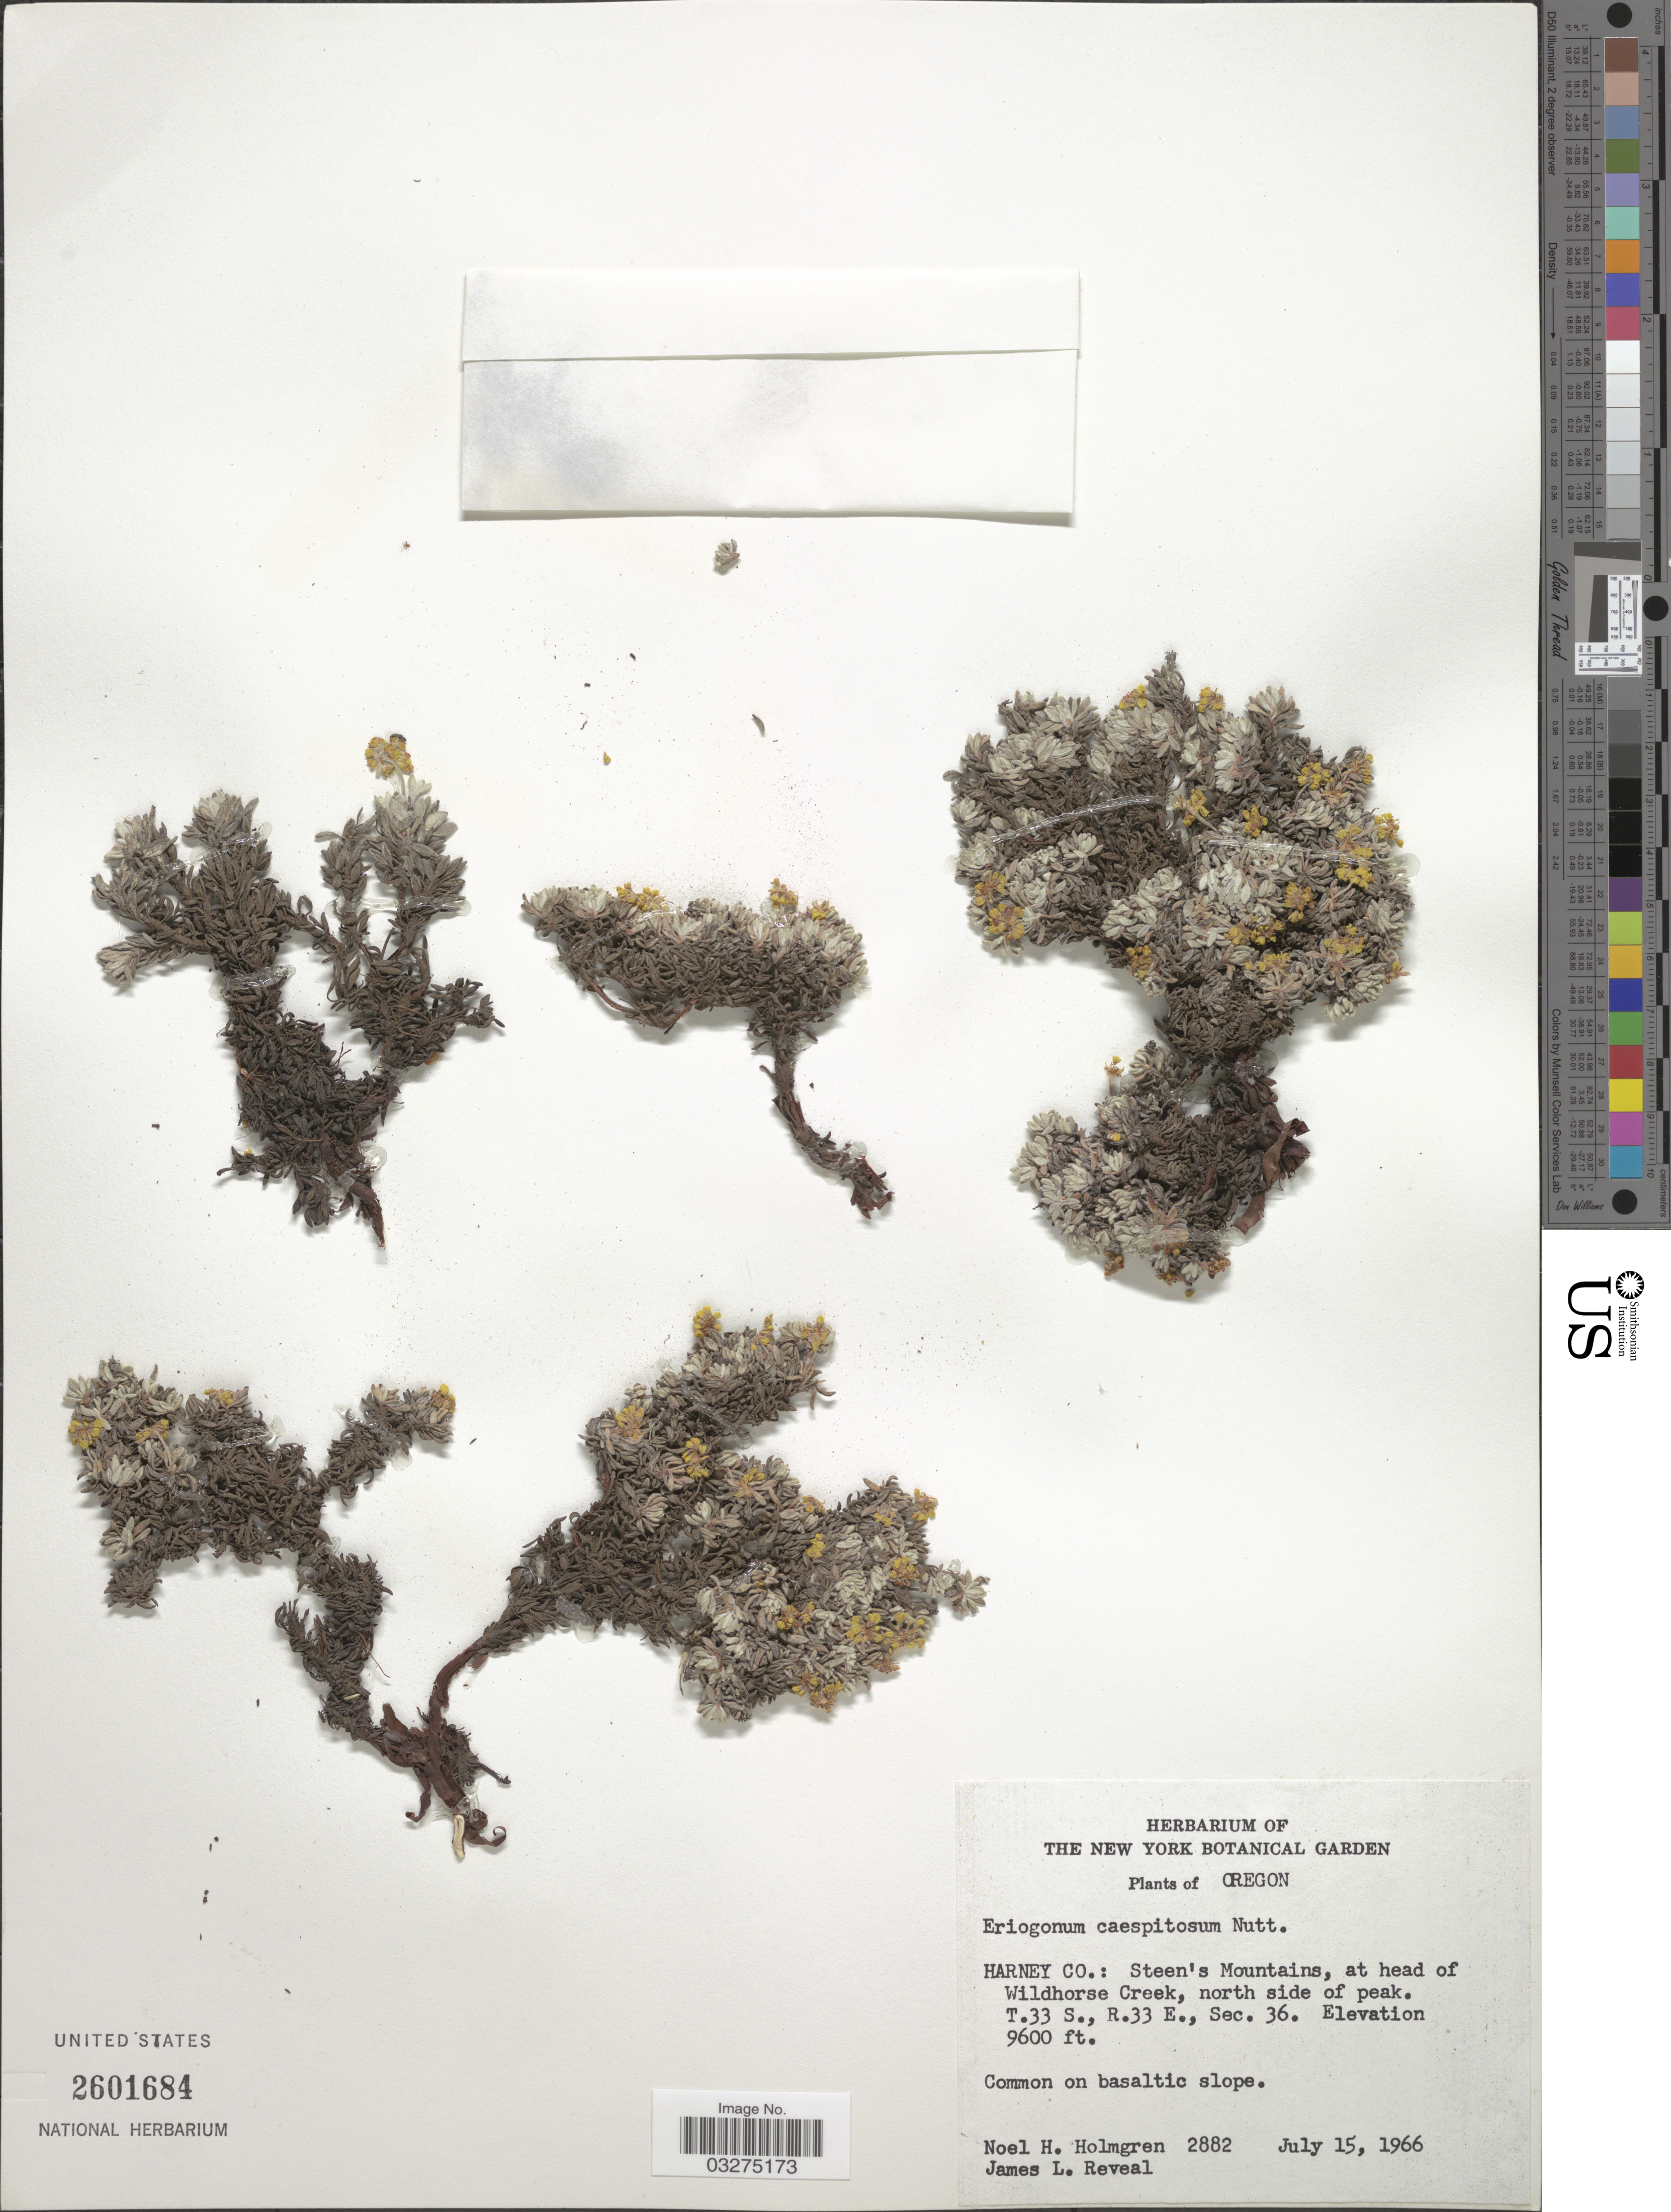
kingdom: Plantae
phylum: Tracheophyta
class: Magnoliopsida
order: Caryophyllales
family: Polygonaceae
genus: Eriogonum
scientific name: Eriogonum caespitosum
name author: Nutt.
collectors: N. H. Holmgren & J. L. Reveal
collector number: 2882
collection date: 1966-07-15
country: United States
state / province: Oregon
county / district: Harney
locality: Harney Co.: Steen's Mountains, at head of Wildhorse Creek, north side of peak. T. 33 S., R. 33 E., Sec. 36.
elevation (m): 2926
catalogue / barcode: US 2601684